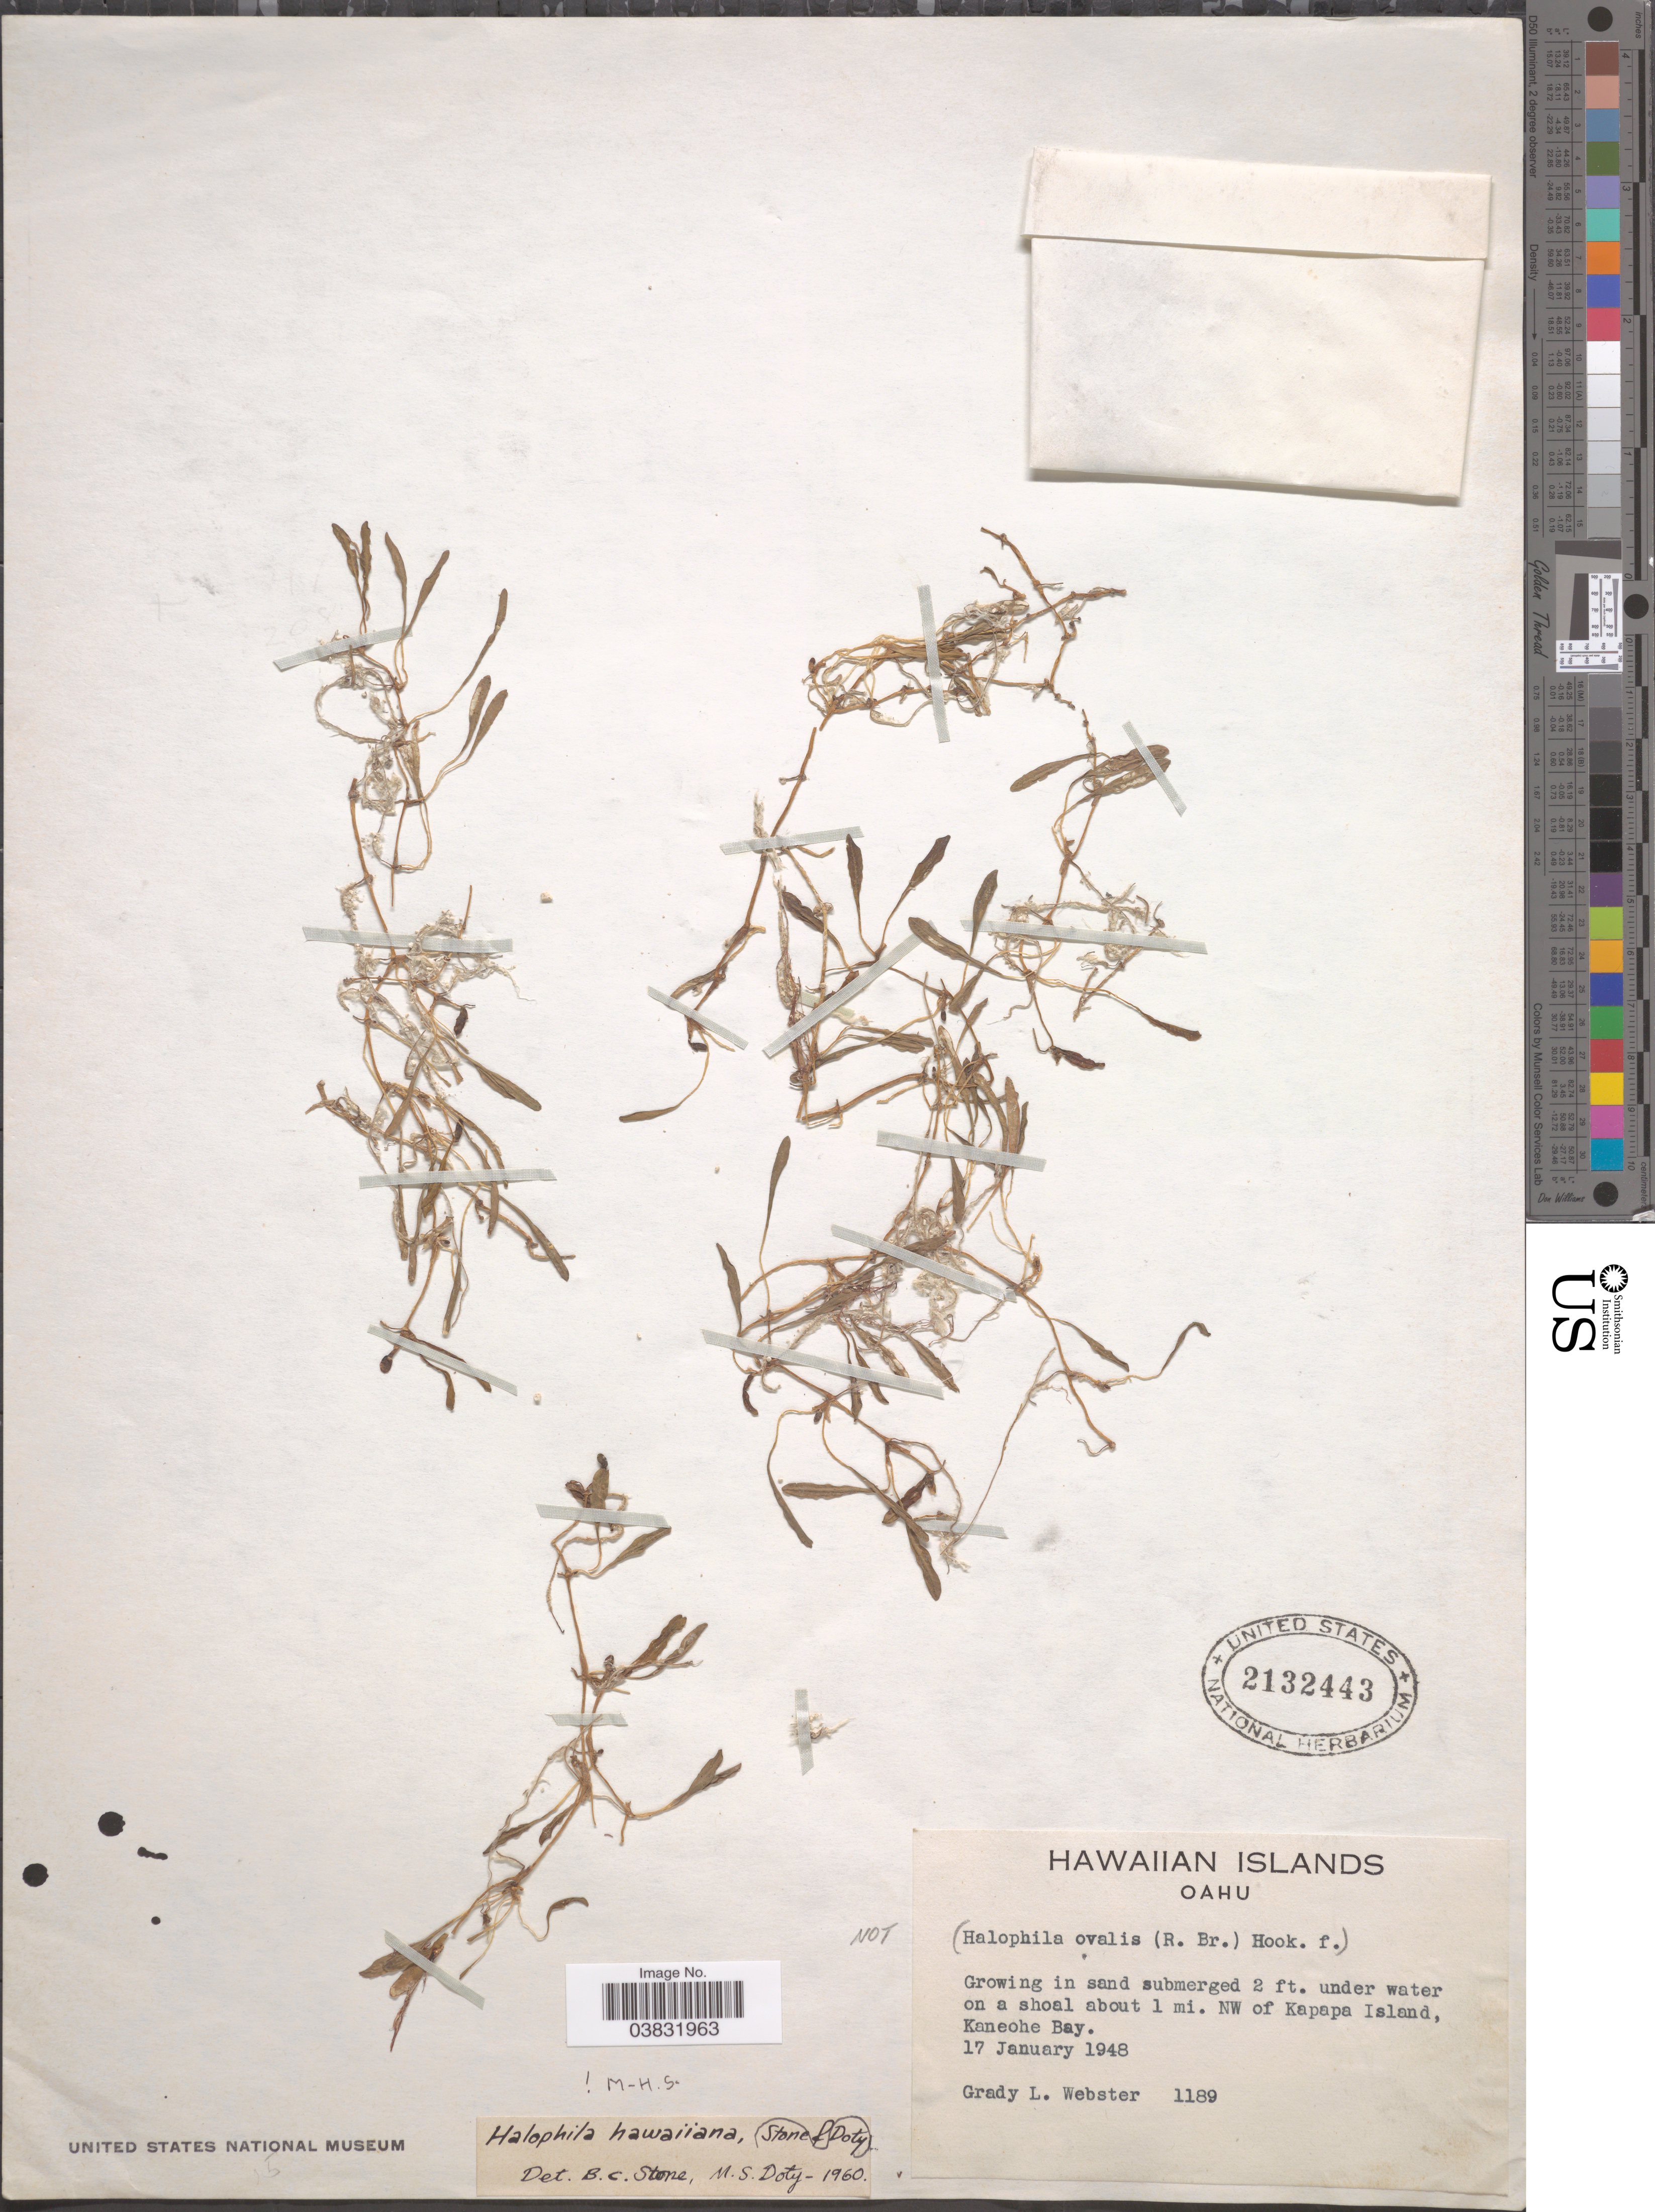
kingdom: Plantae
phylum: Tracheophyta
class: Liliopsida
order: Alismatales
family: Hydrocharitaceae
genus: Halophila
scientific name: Halophila hawaiiana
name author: Doty & B.C. Stone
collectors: G. L. Webster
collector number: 1189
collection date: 1948-01-17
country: United States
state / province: Hawaii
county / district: Honolulu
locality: Hawaiian Islands. Oahu. On a shoal about 1 mi. NW of Kapapa Island, Kaneohe Bay.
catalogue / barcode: US 2132443